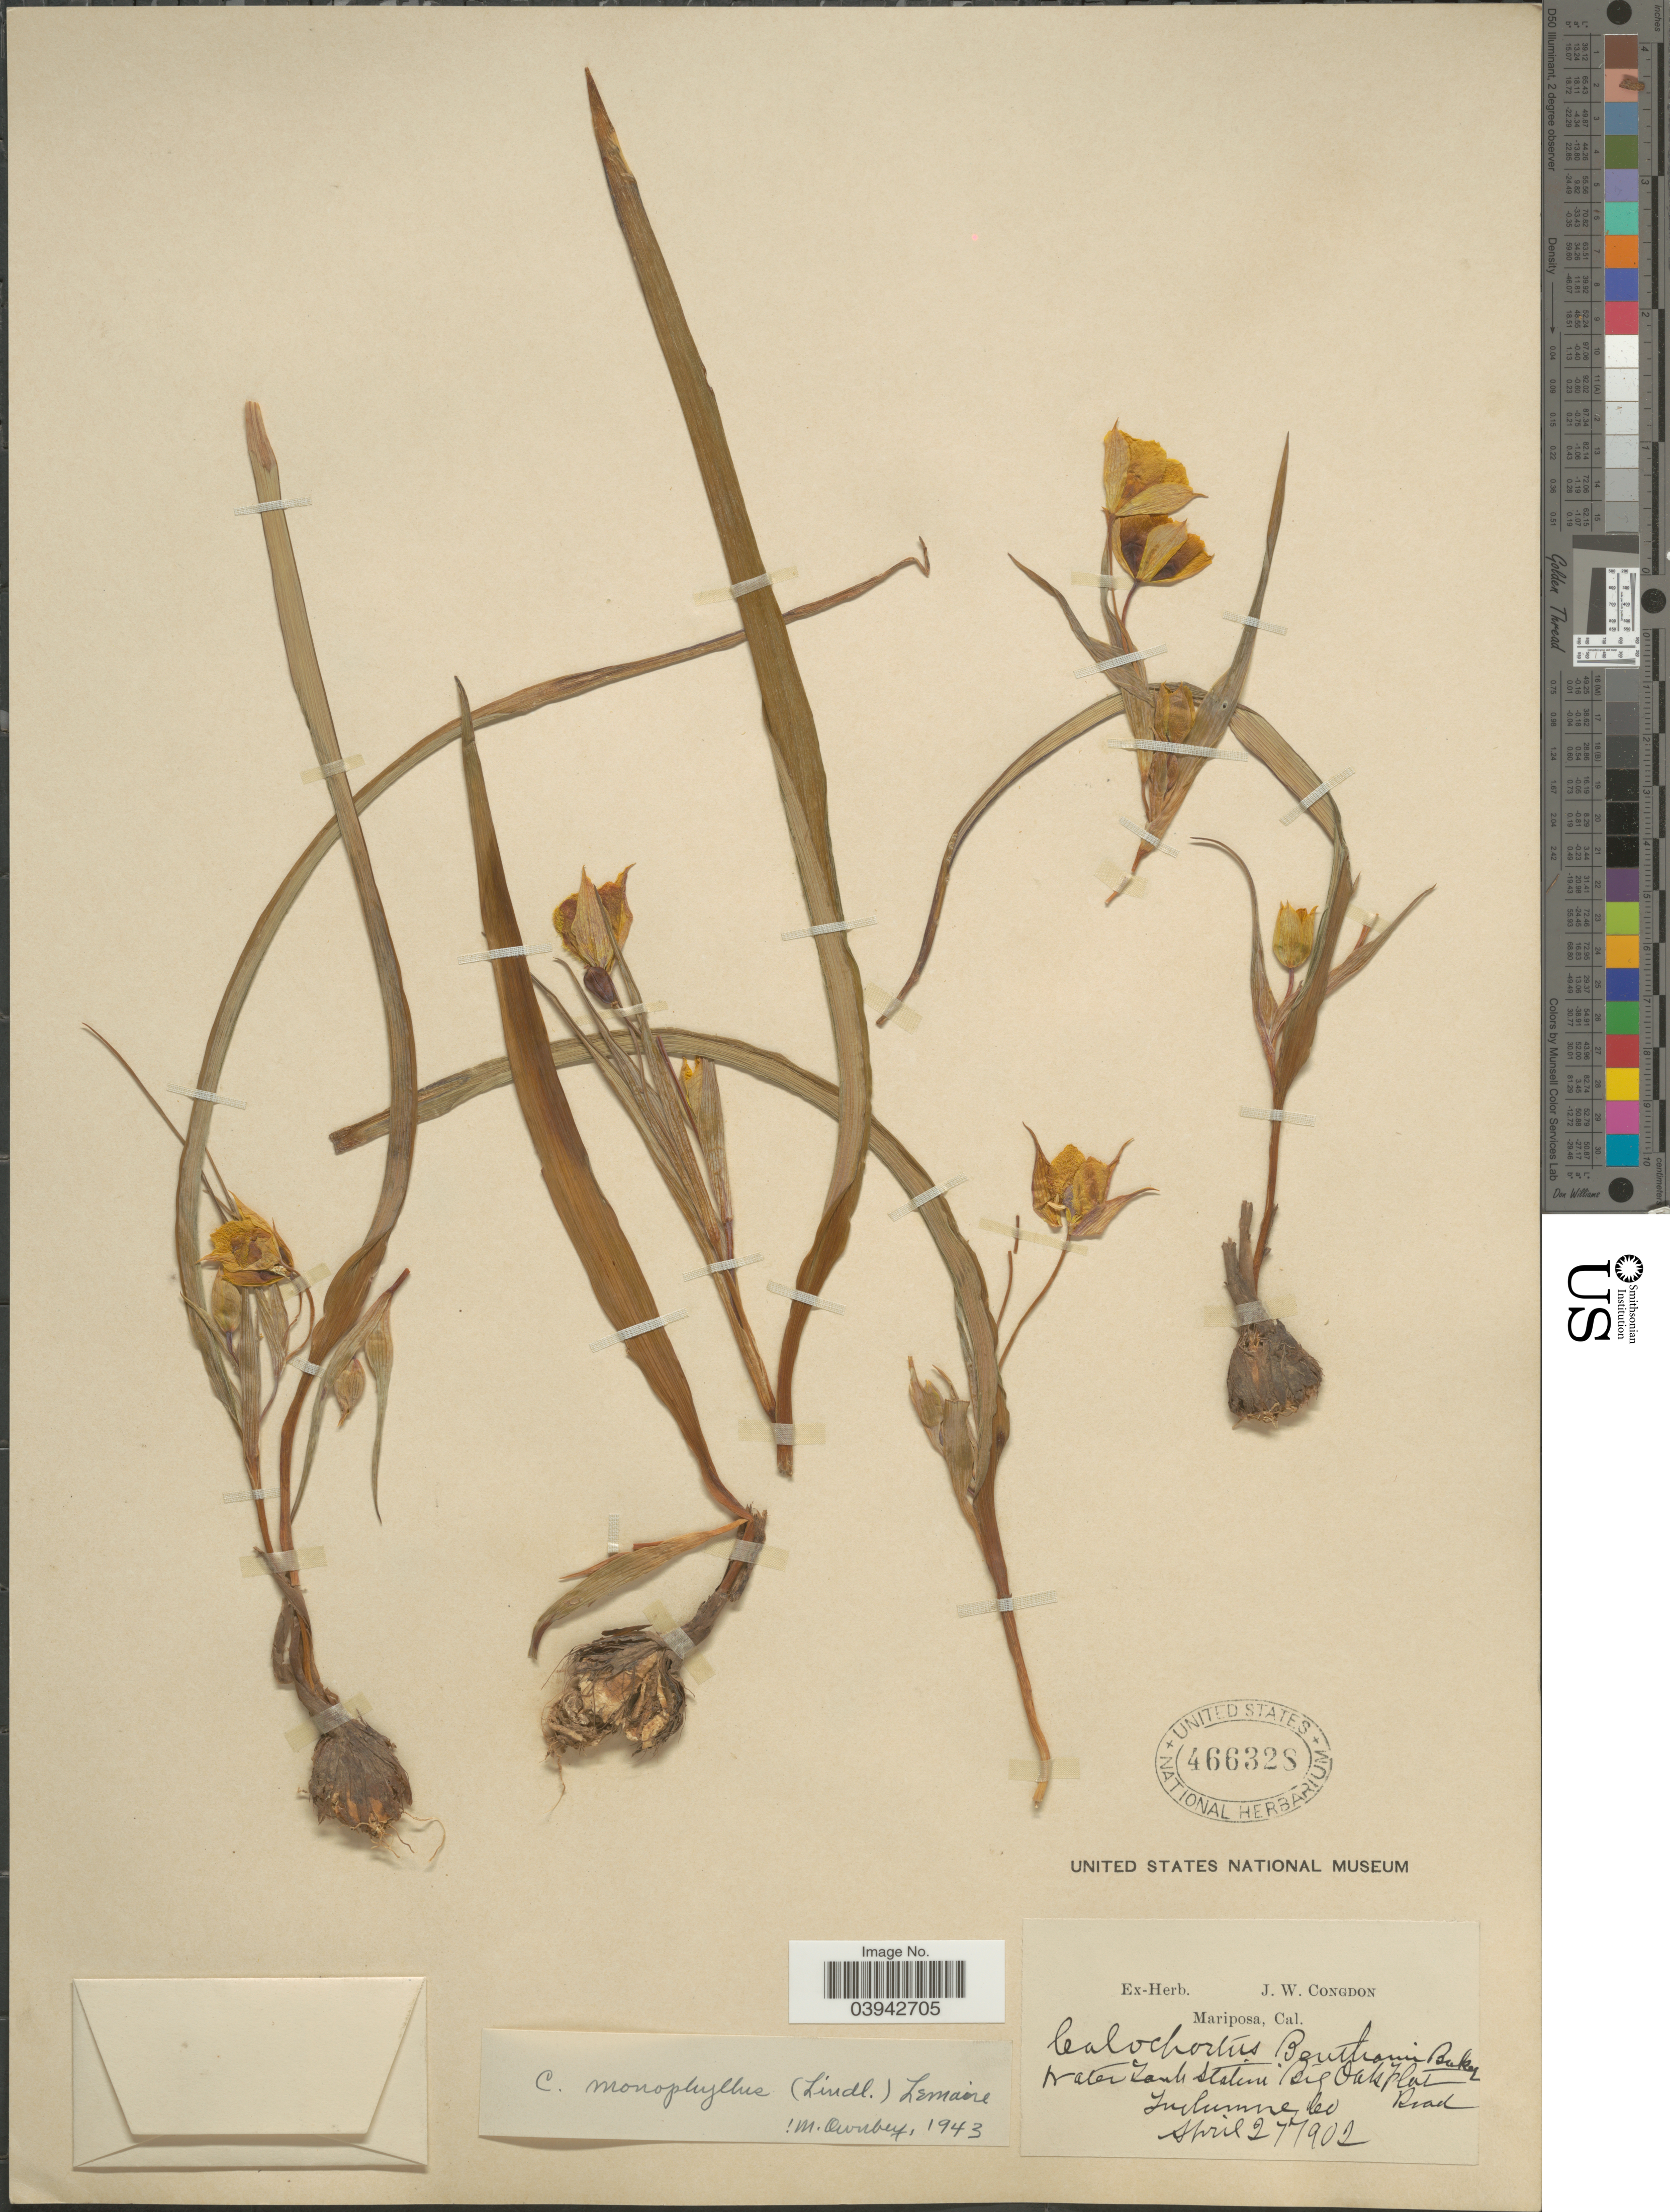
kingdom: Plantae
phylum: Tracheophyta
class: Liliopsida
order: Liliales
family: Liliaceae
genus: Calochortus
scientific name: Calochortus monophyllus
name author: (Lindl.) Lem.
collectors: ex herb. J. W. Congdon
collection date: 1902-04-21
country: United States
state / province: California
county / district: Tuolumne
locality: Mariposa. Waterbank Statine Big Oaks Flat Road. Tuolumne Co.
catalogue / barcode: US 466328